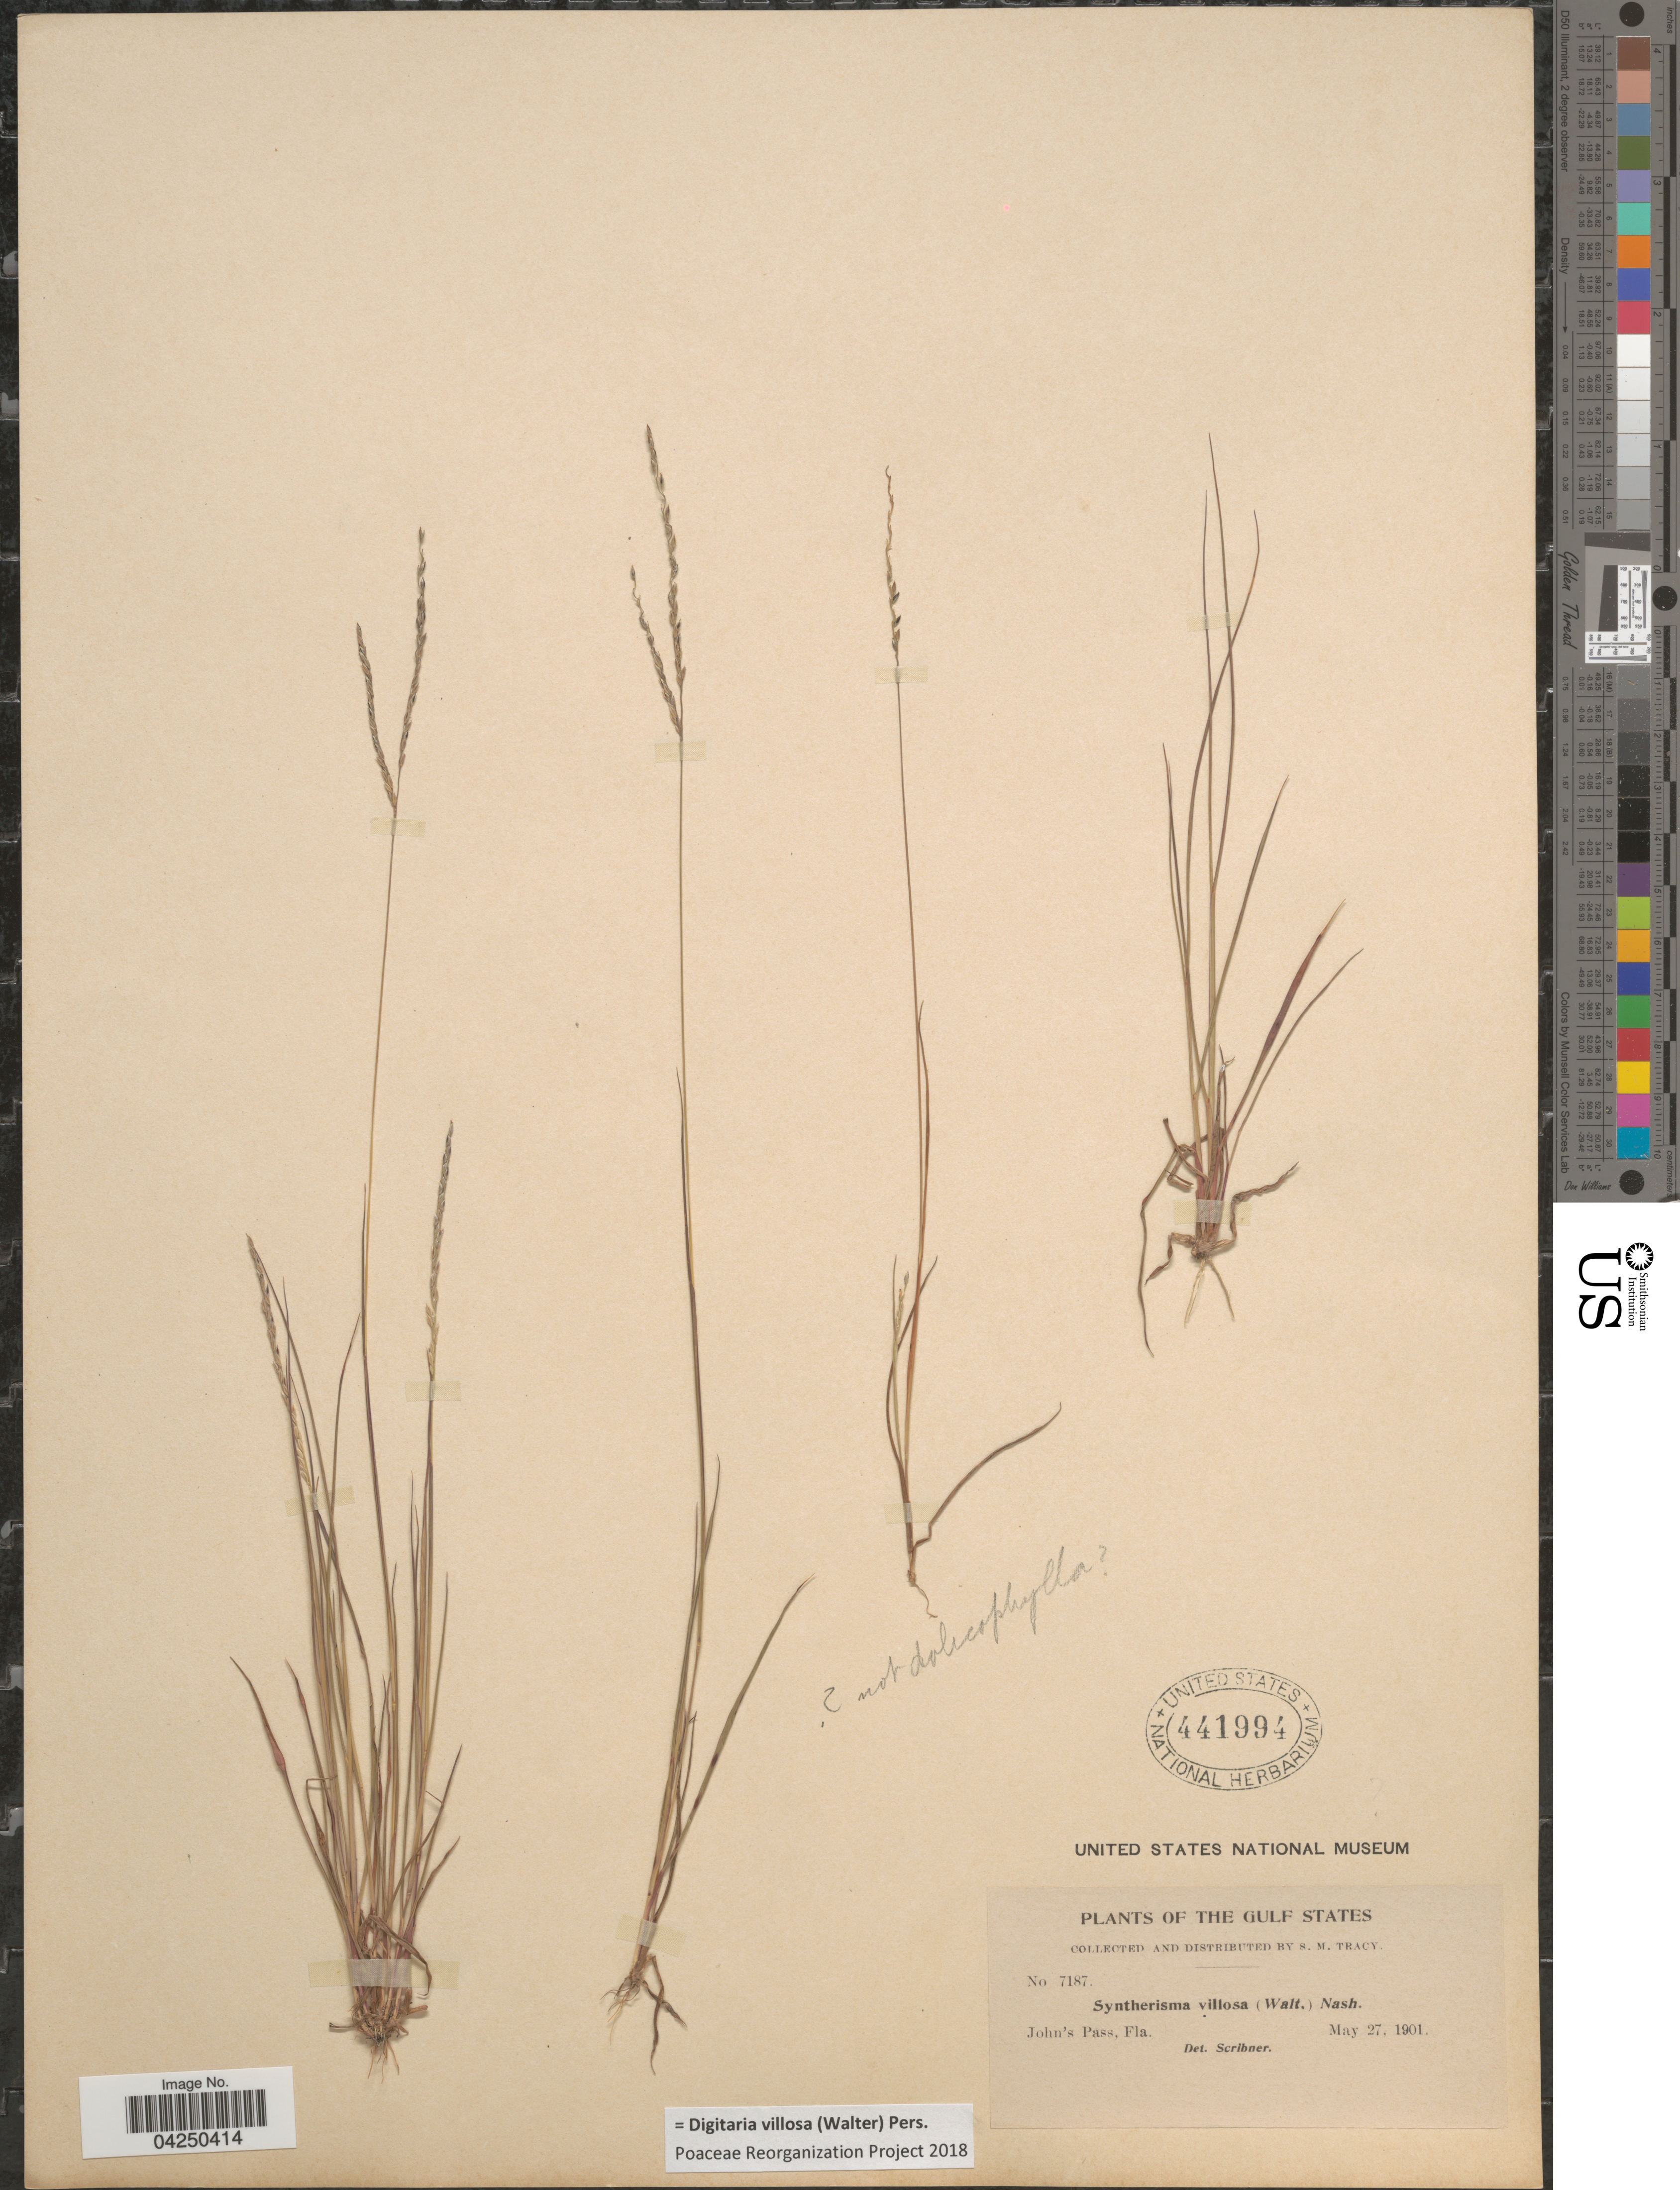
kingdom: Plantae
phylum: Tracheophyta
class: Liliopsida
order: Poales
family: Poaceae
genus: Digitaria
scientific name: Digitaria villosa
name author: (Walter) Pers.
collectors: S. M. Tracy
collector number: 7187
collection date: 1901-05-27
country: United States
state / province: Florida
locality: The Gulf States. John's Pass.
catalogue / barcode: US 441994